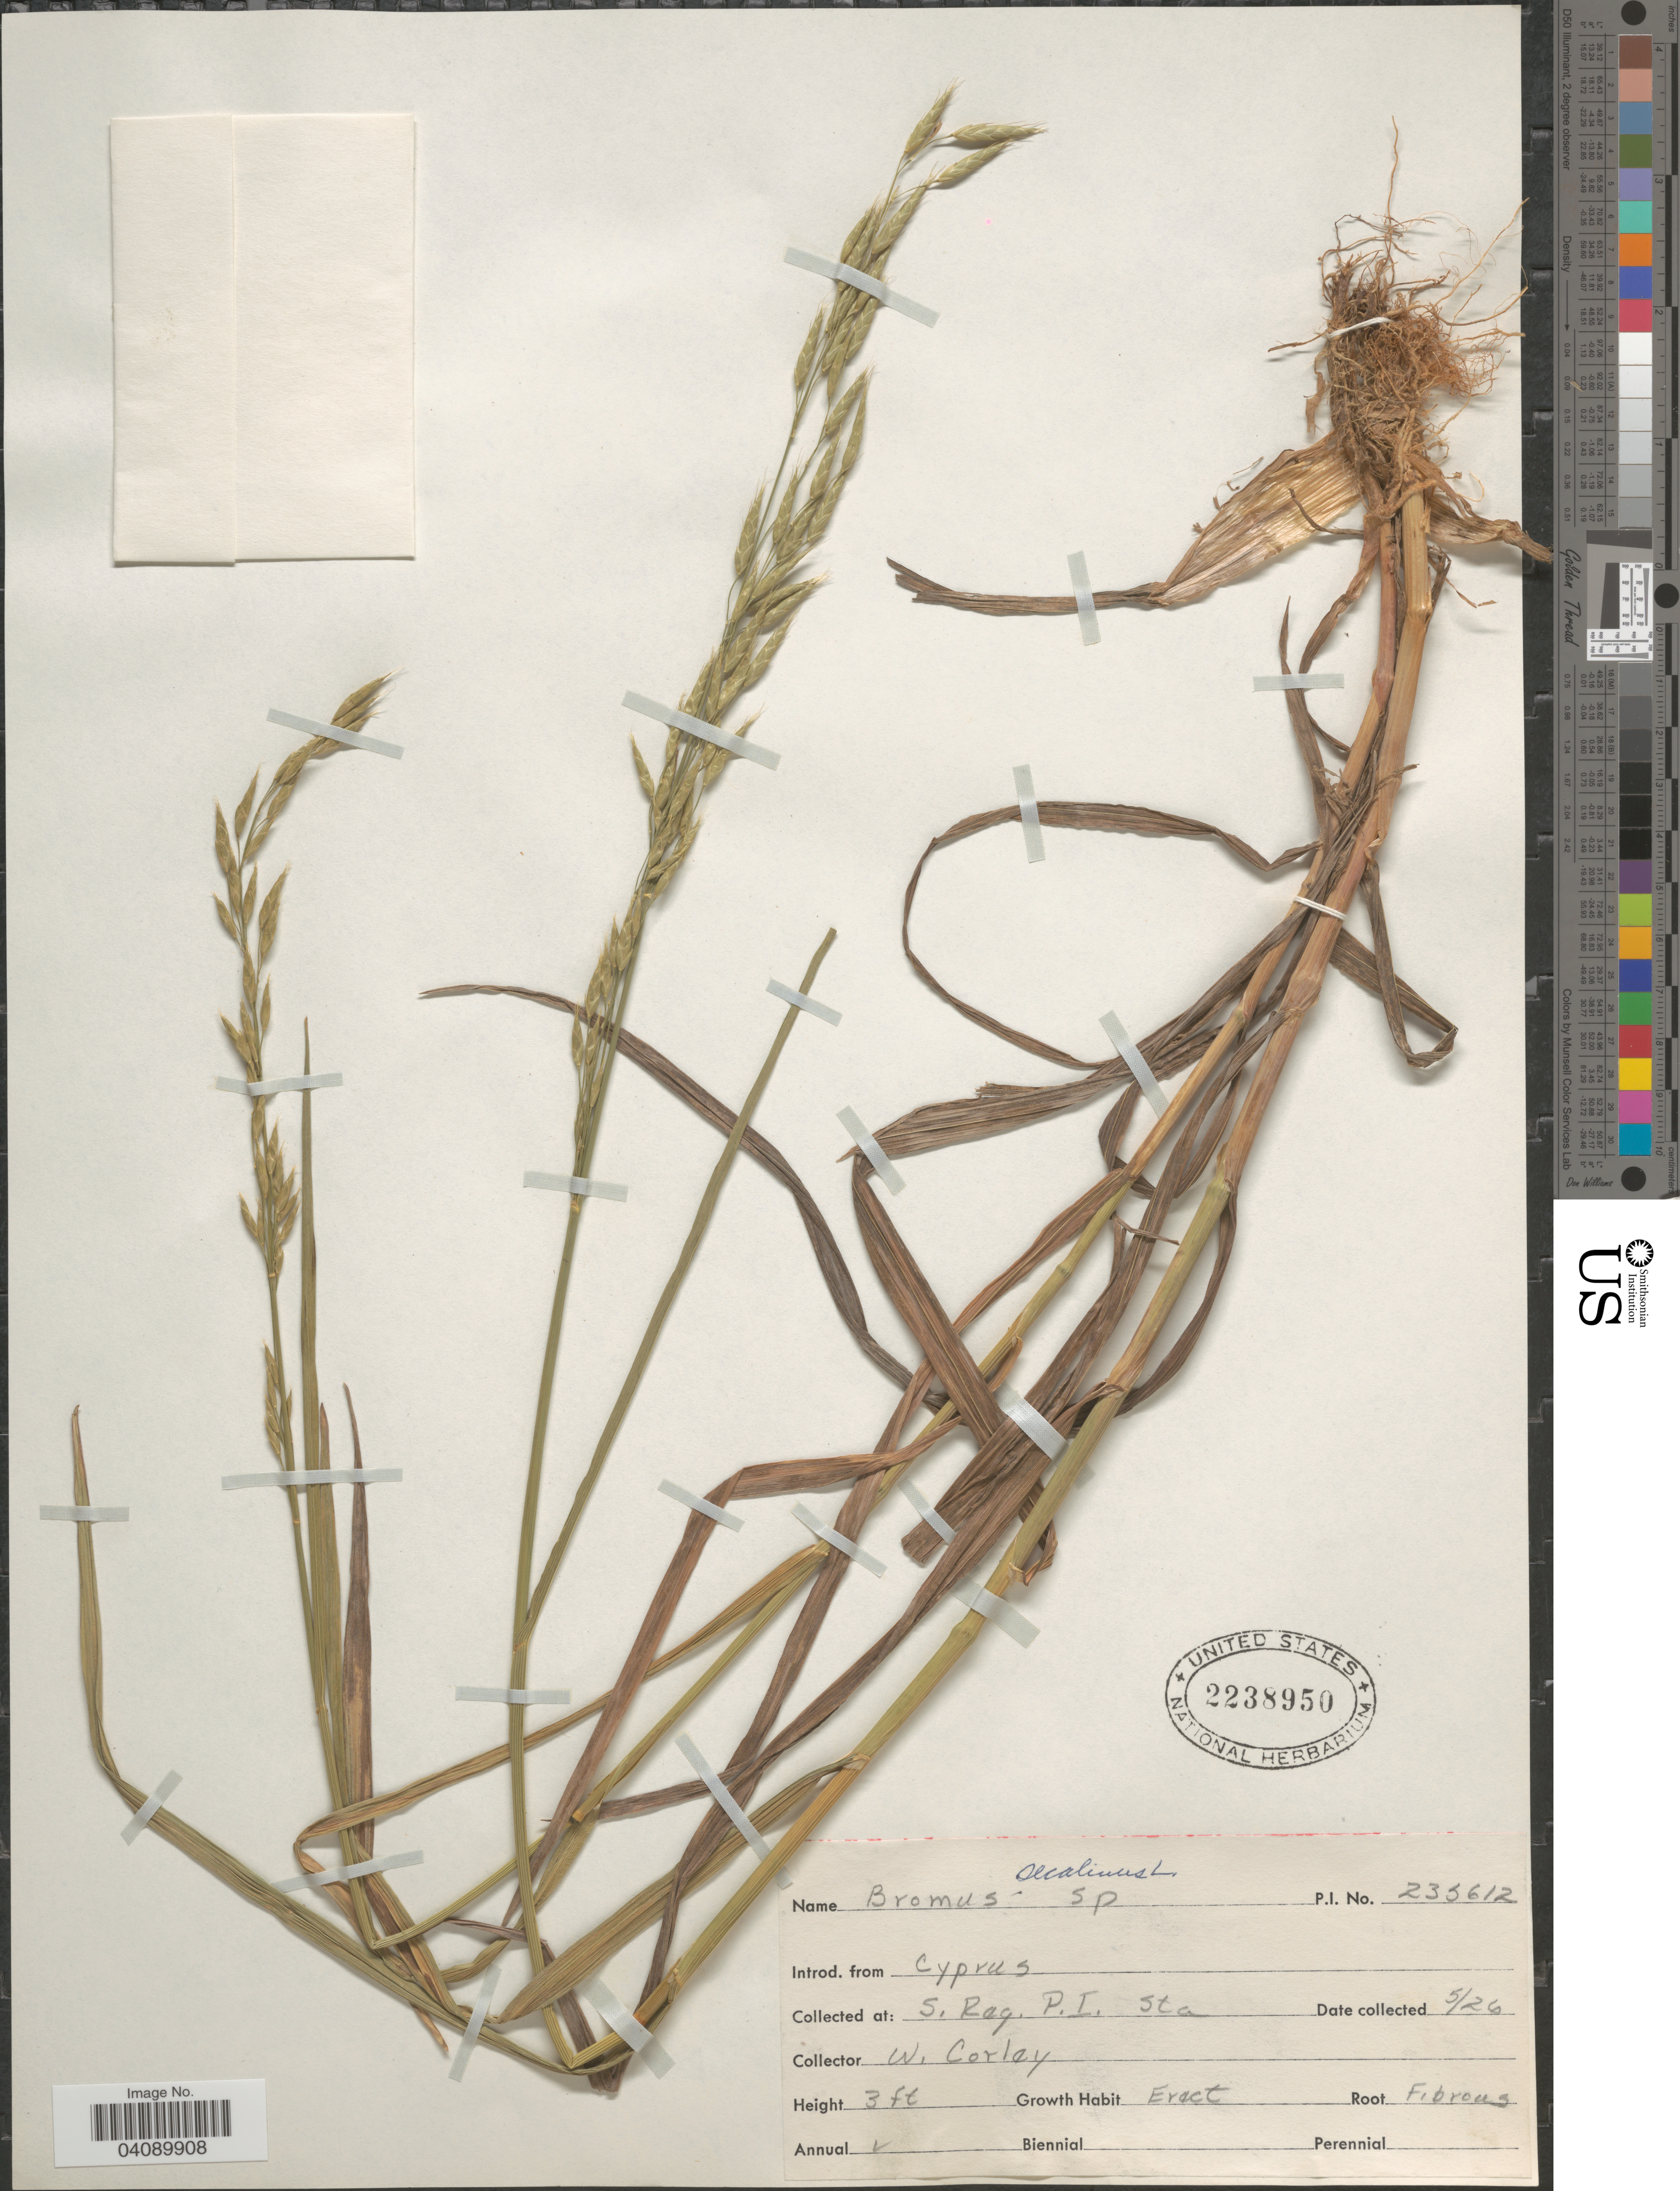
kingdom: Plantae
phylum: Tracheophyta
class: Liliopsida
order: Poales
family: Poaceae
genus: Bromus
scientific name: Bromus secalinus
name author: L.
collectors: W. Corley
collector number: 233612?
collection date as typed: Transcribed d/m/y: /5/26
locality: S. Reg. P. I. Sta.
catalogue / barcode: US 2238950